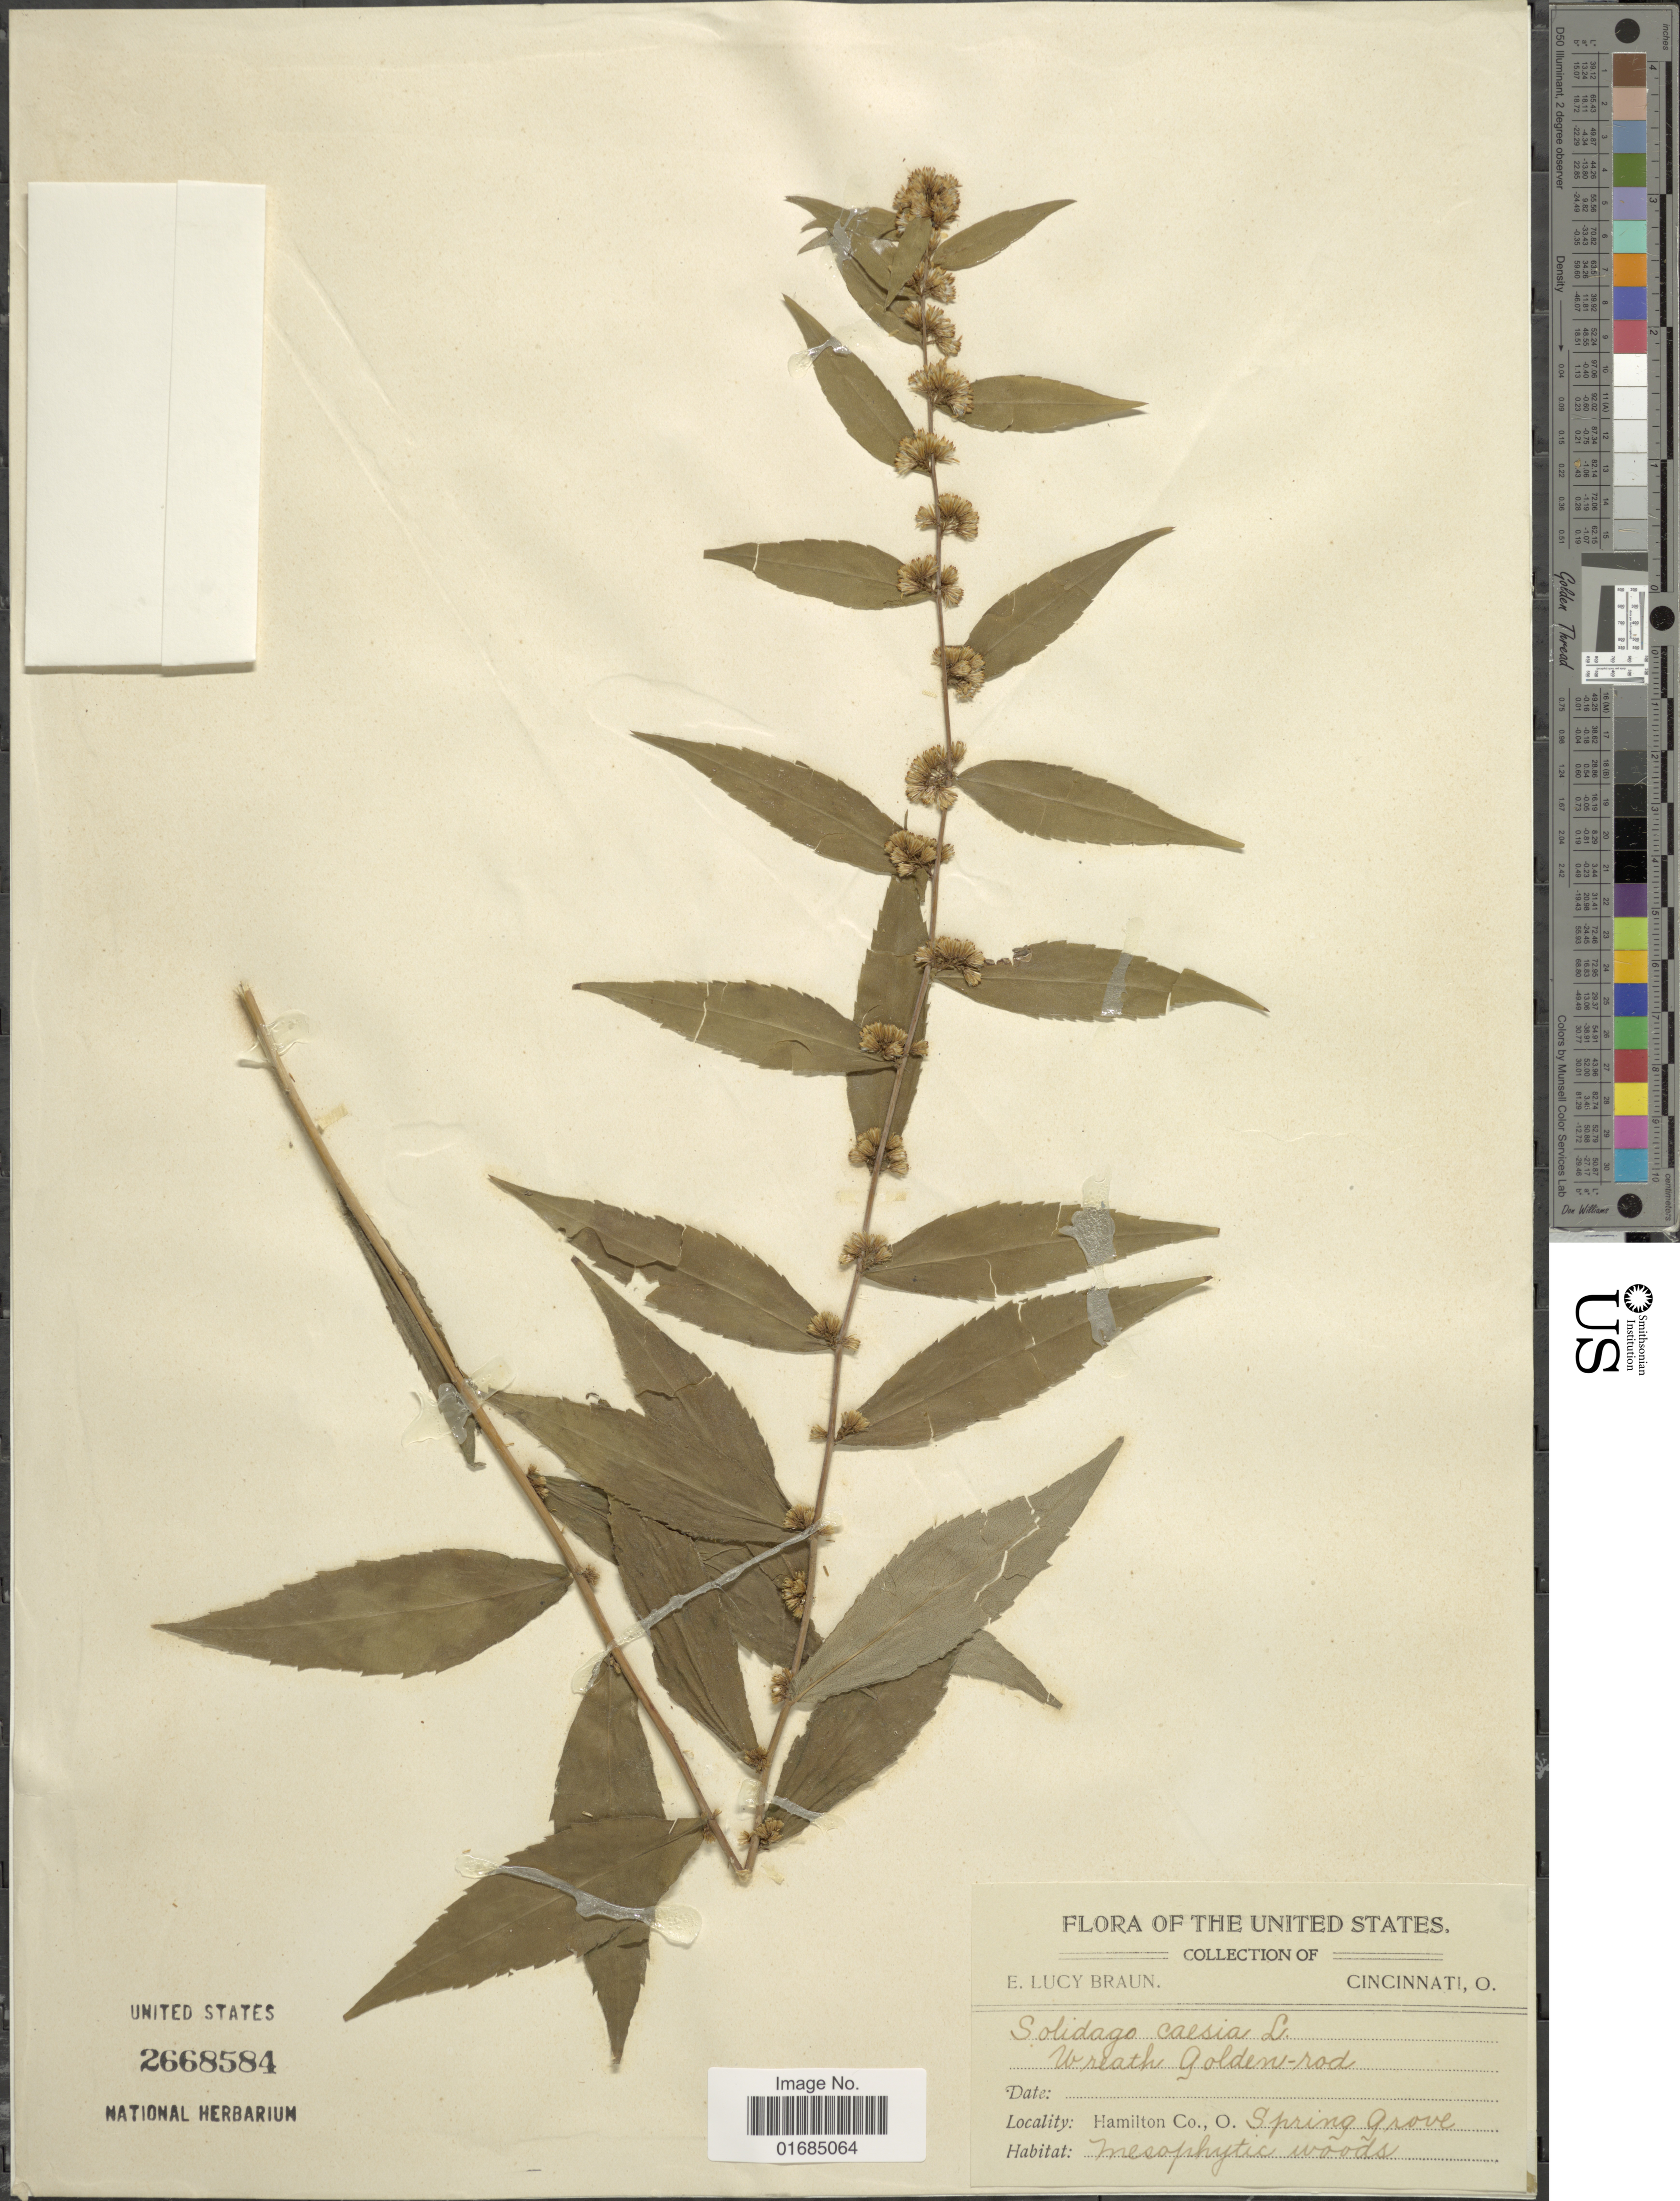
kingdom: Plantae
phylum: Tracheophyta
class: Magnoliopsida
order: Asterales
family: Asteraceae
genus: Solidago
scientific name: Solidago caesia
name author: L.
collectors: E. L. Braun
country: United States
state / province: Ohio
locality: Hamilton Co., O. Spring Grove.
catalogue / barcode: US 2668584